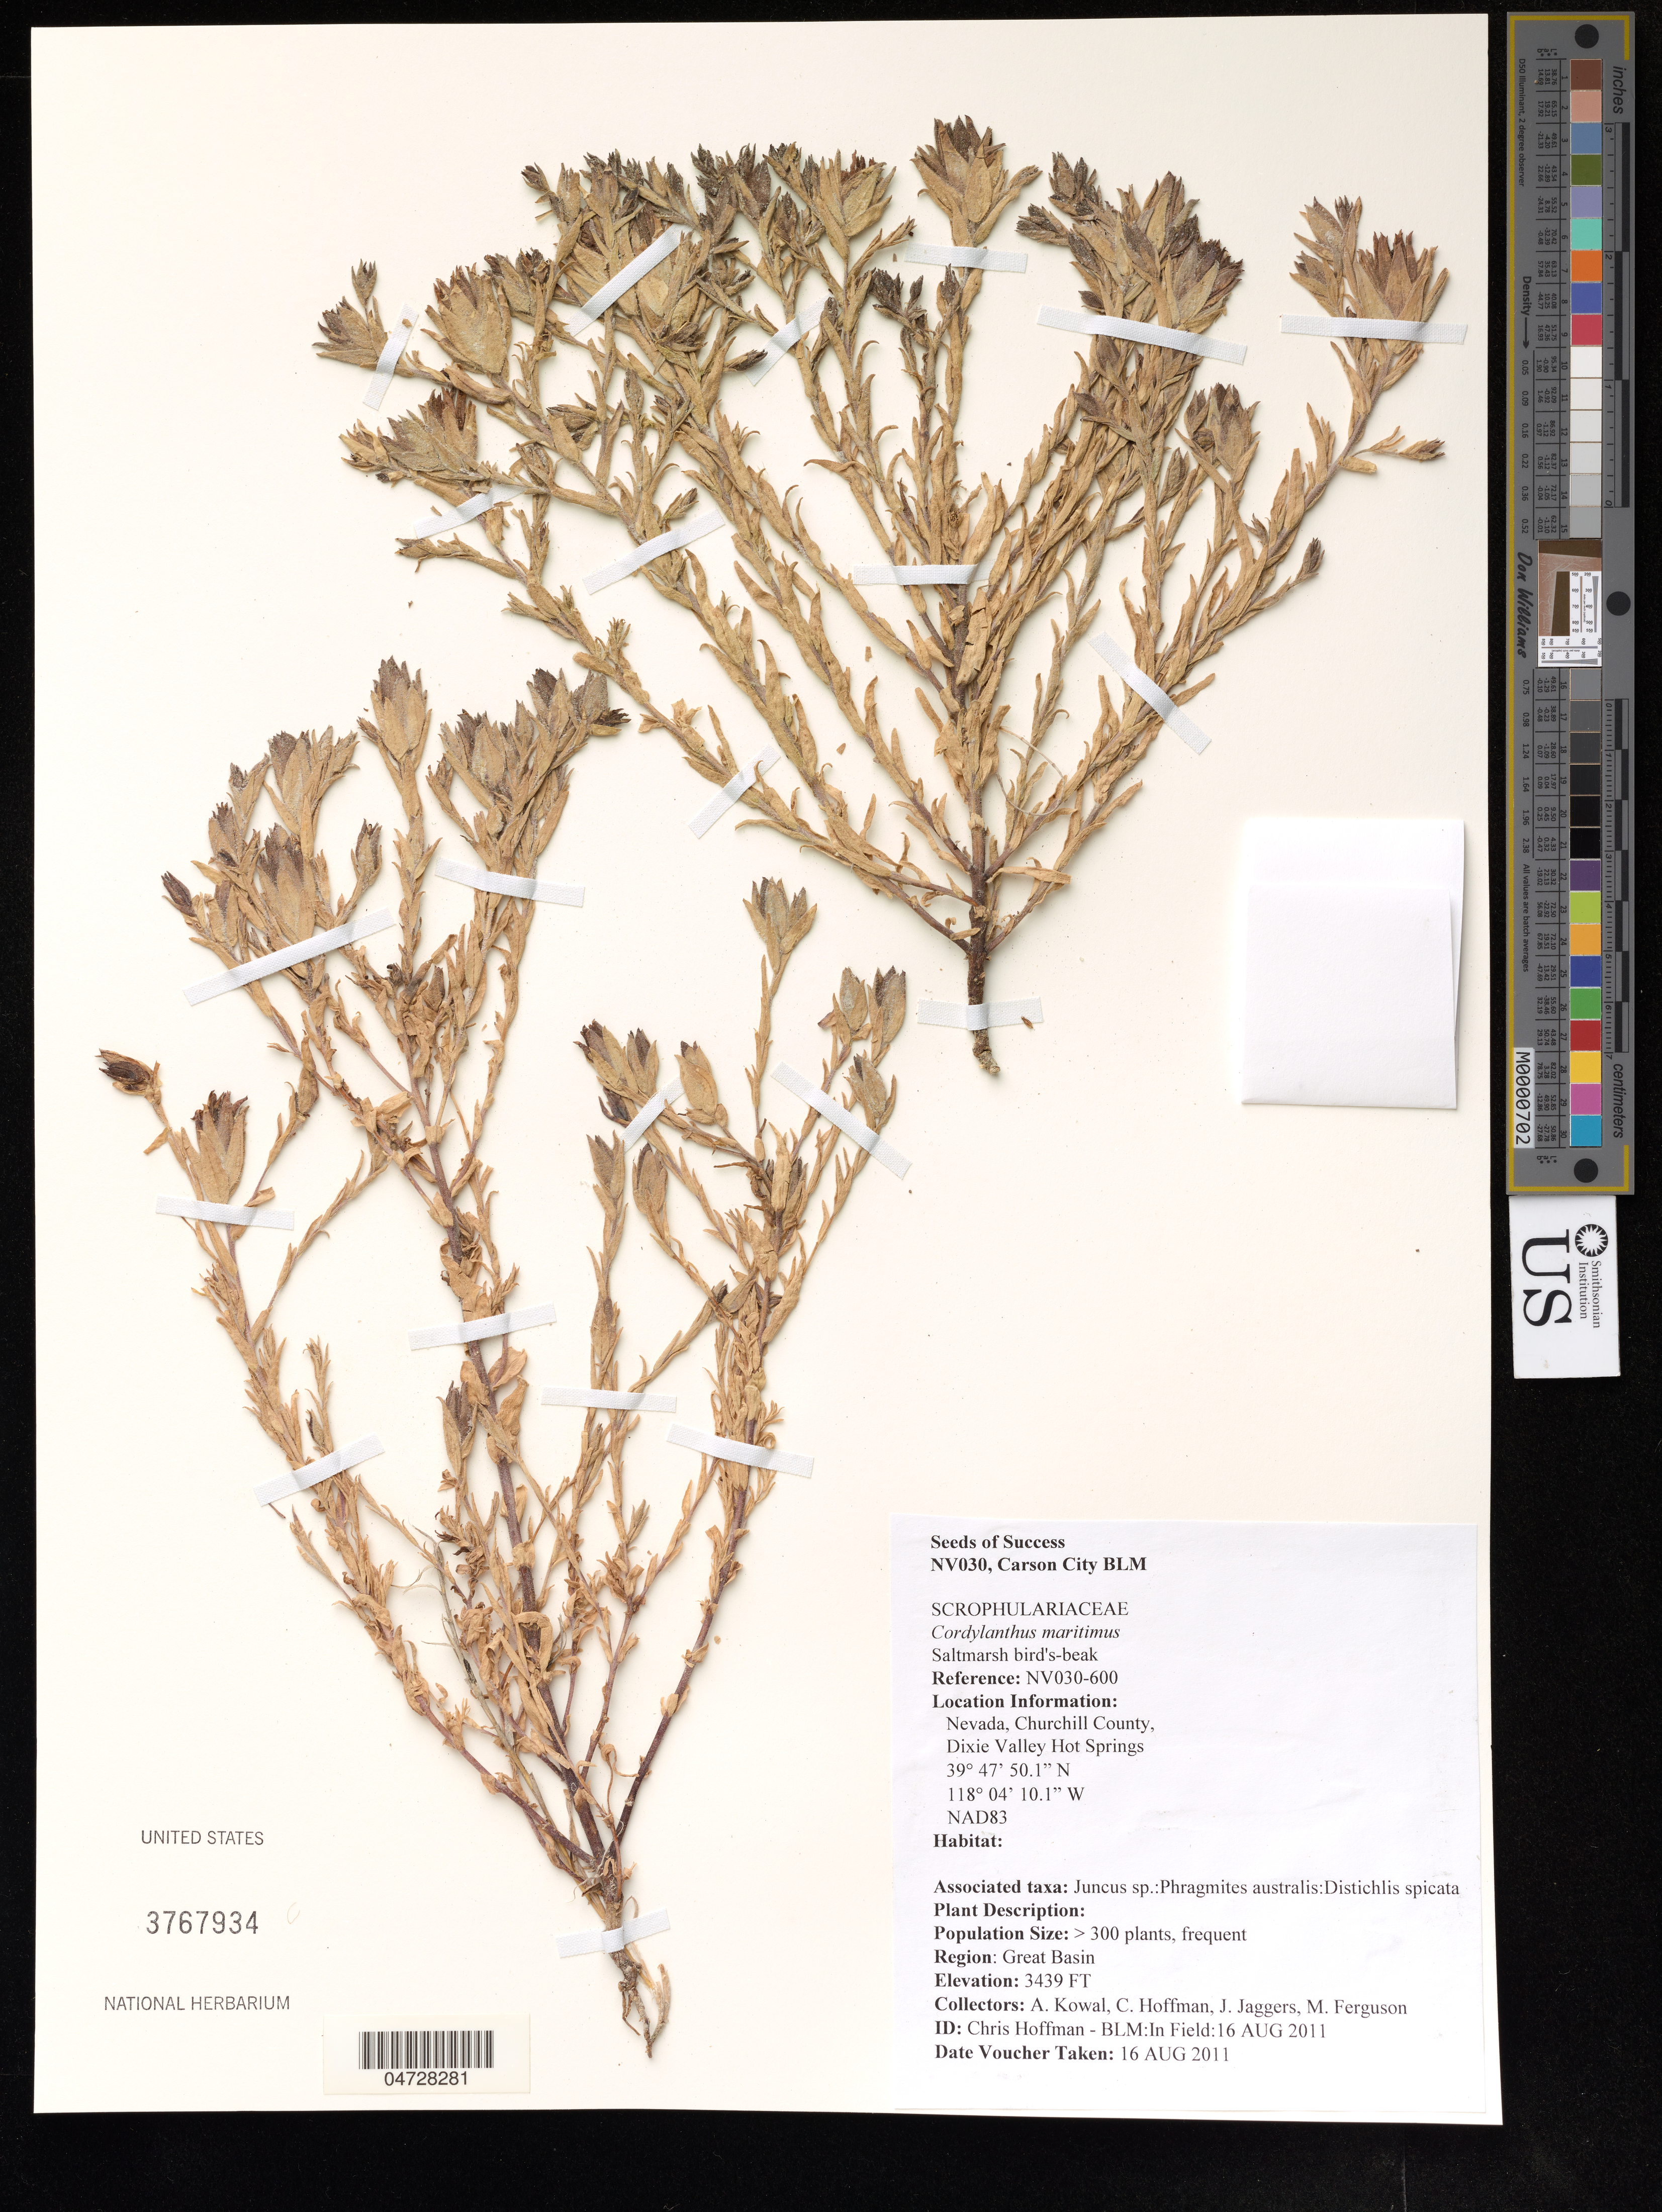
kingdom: Plantae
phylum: Tracheophyta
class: Magnoliopsida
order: Lamiales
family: Orobanchaceae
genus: Cordylanthus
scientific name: Cordylanthus maritimus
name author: Nutt. ex Benth.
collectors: A. Kowal & C. Hoffman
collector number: NV030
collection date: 2011-08-16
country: United States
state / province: Nevada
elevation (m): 1048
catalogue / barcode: US 3767934